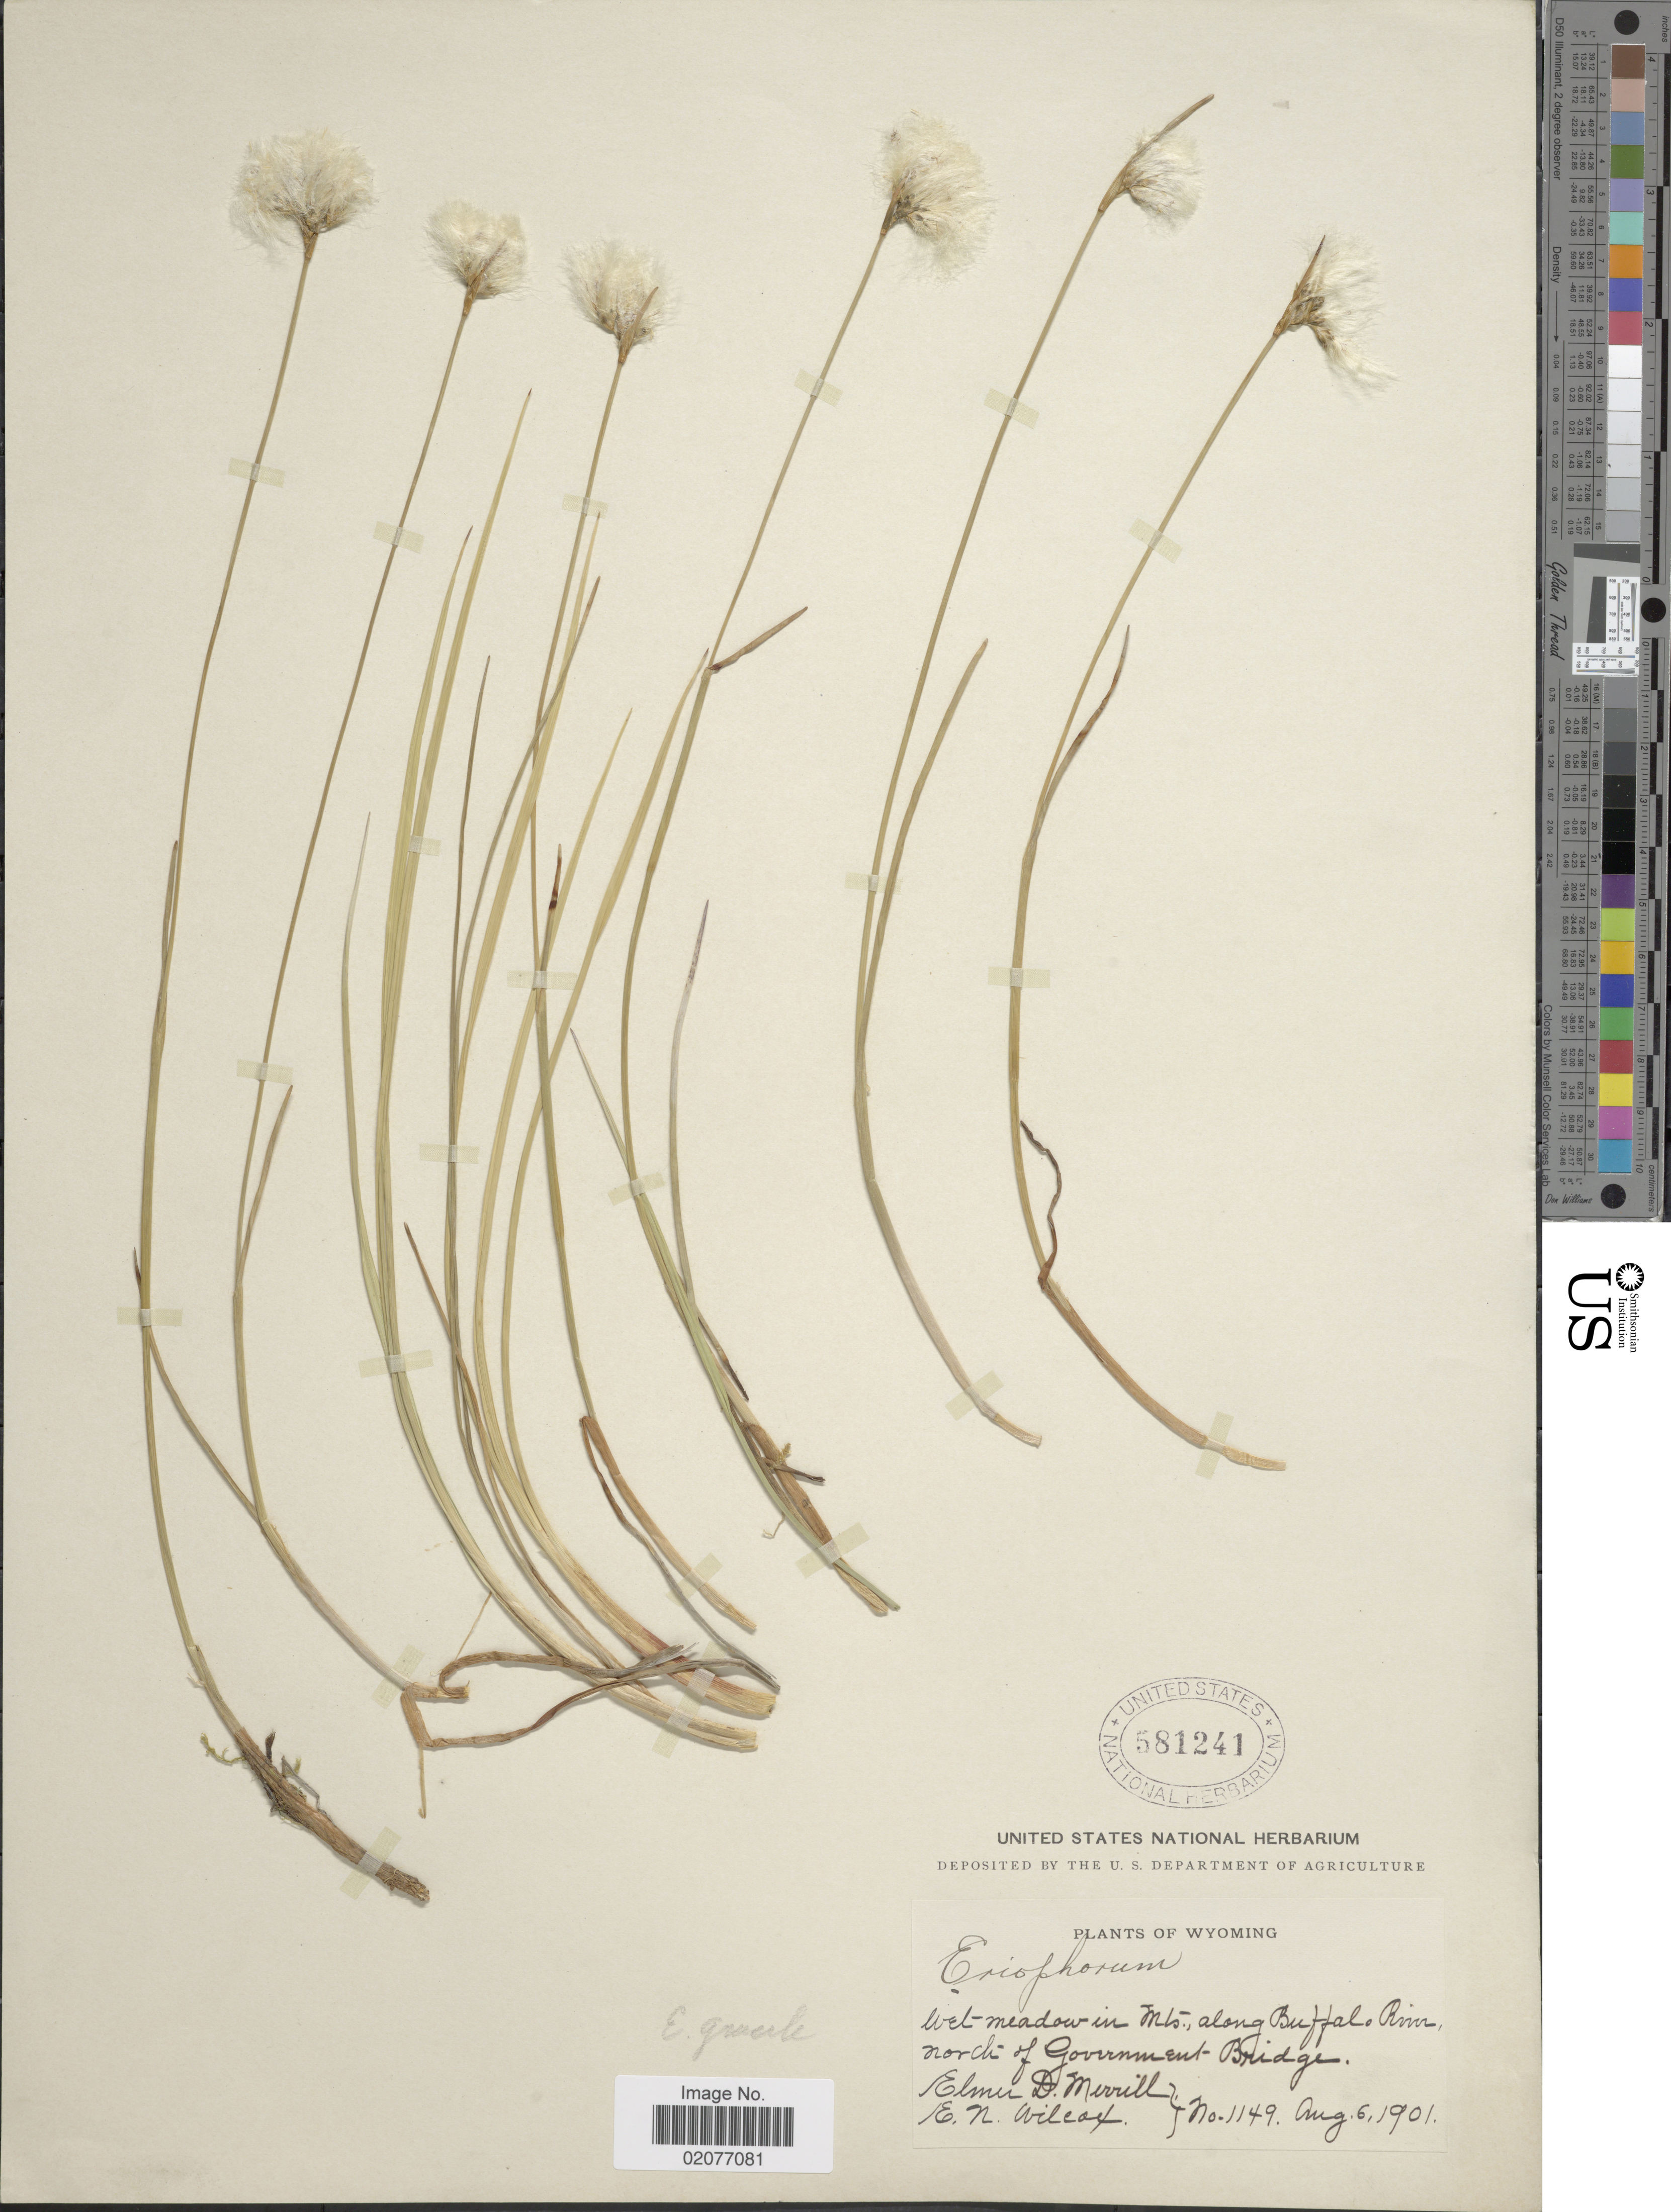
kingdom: Plantae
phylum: Tracheophyta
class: Liliopsida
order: Poales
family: Cyperaceae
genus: Eriophorum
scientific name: Eriophorum gracile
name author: W.D.J. Koch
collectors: E. D. Merrill & E. Wilcox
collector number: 1149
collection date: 1901-08-06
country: United States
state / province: Wyoming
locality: Wet meadow in Mts., along Buffalo River, north of Government Bridge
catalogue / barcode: US 581241